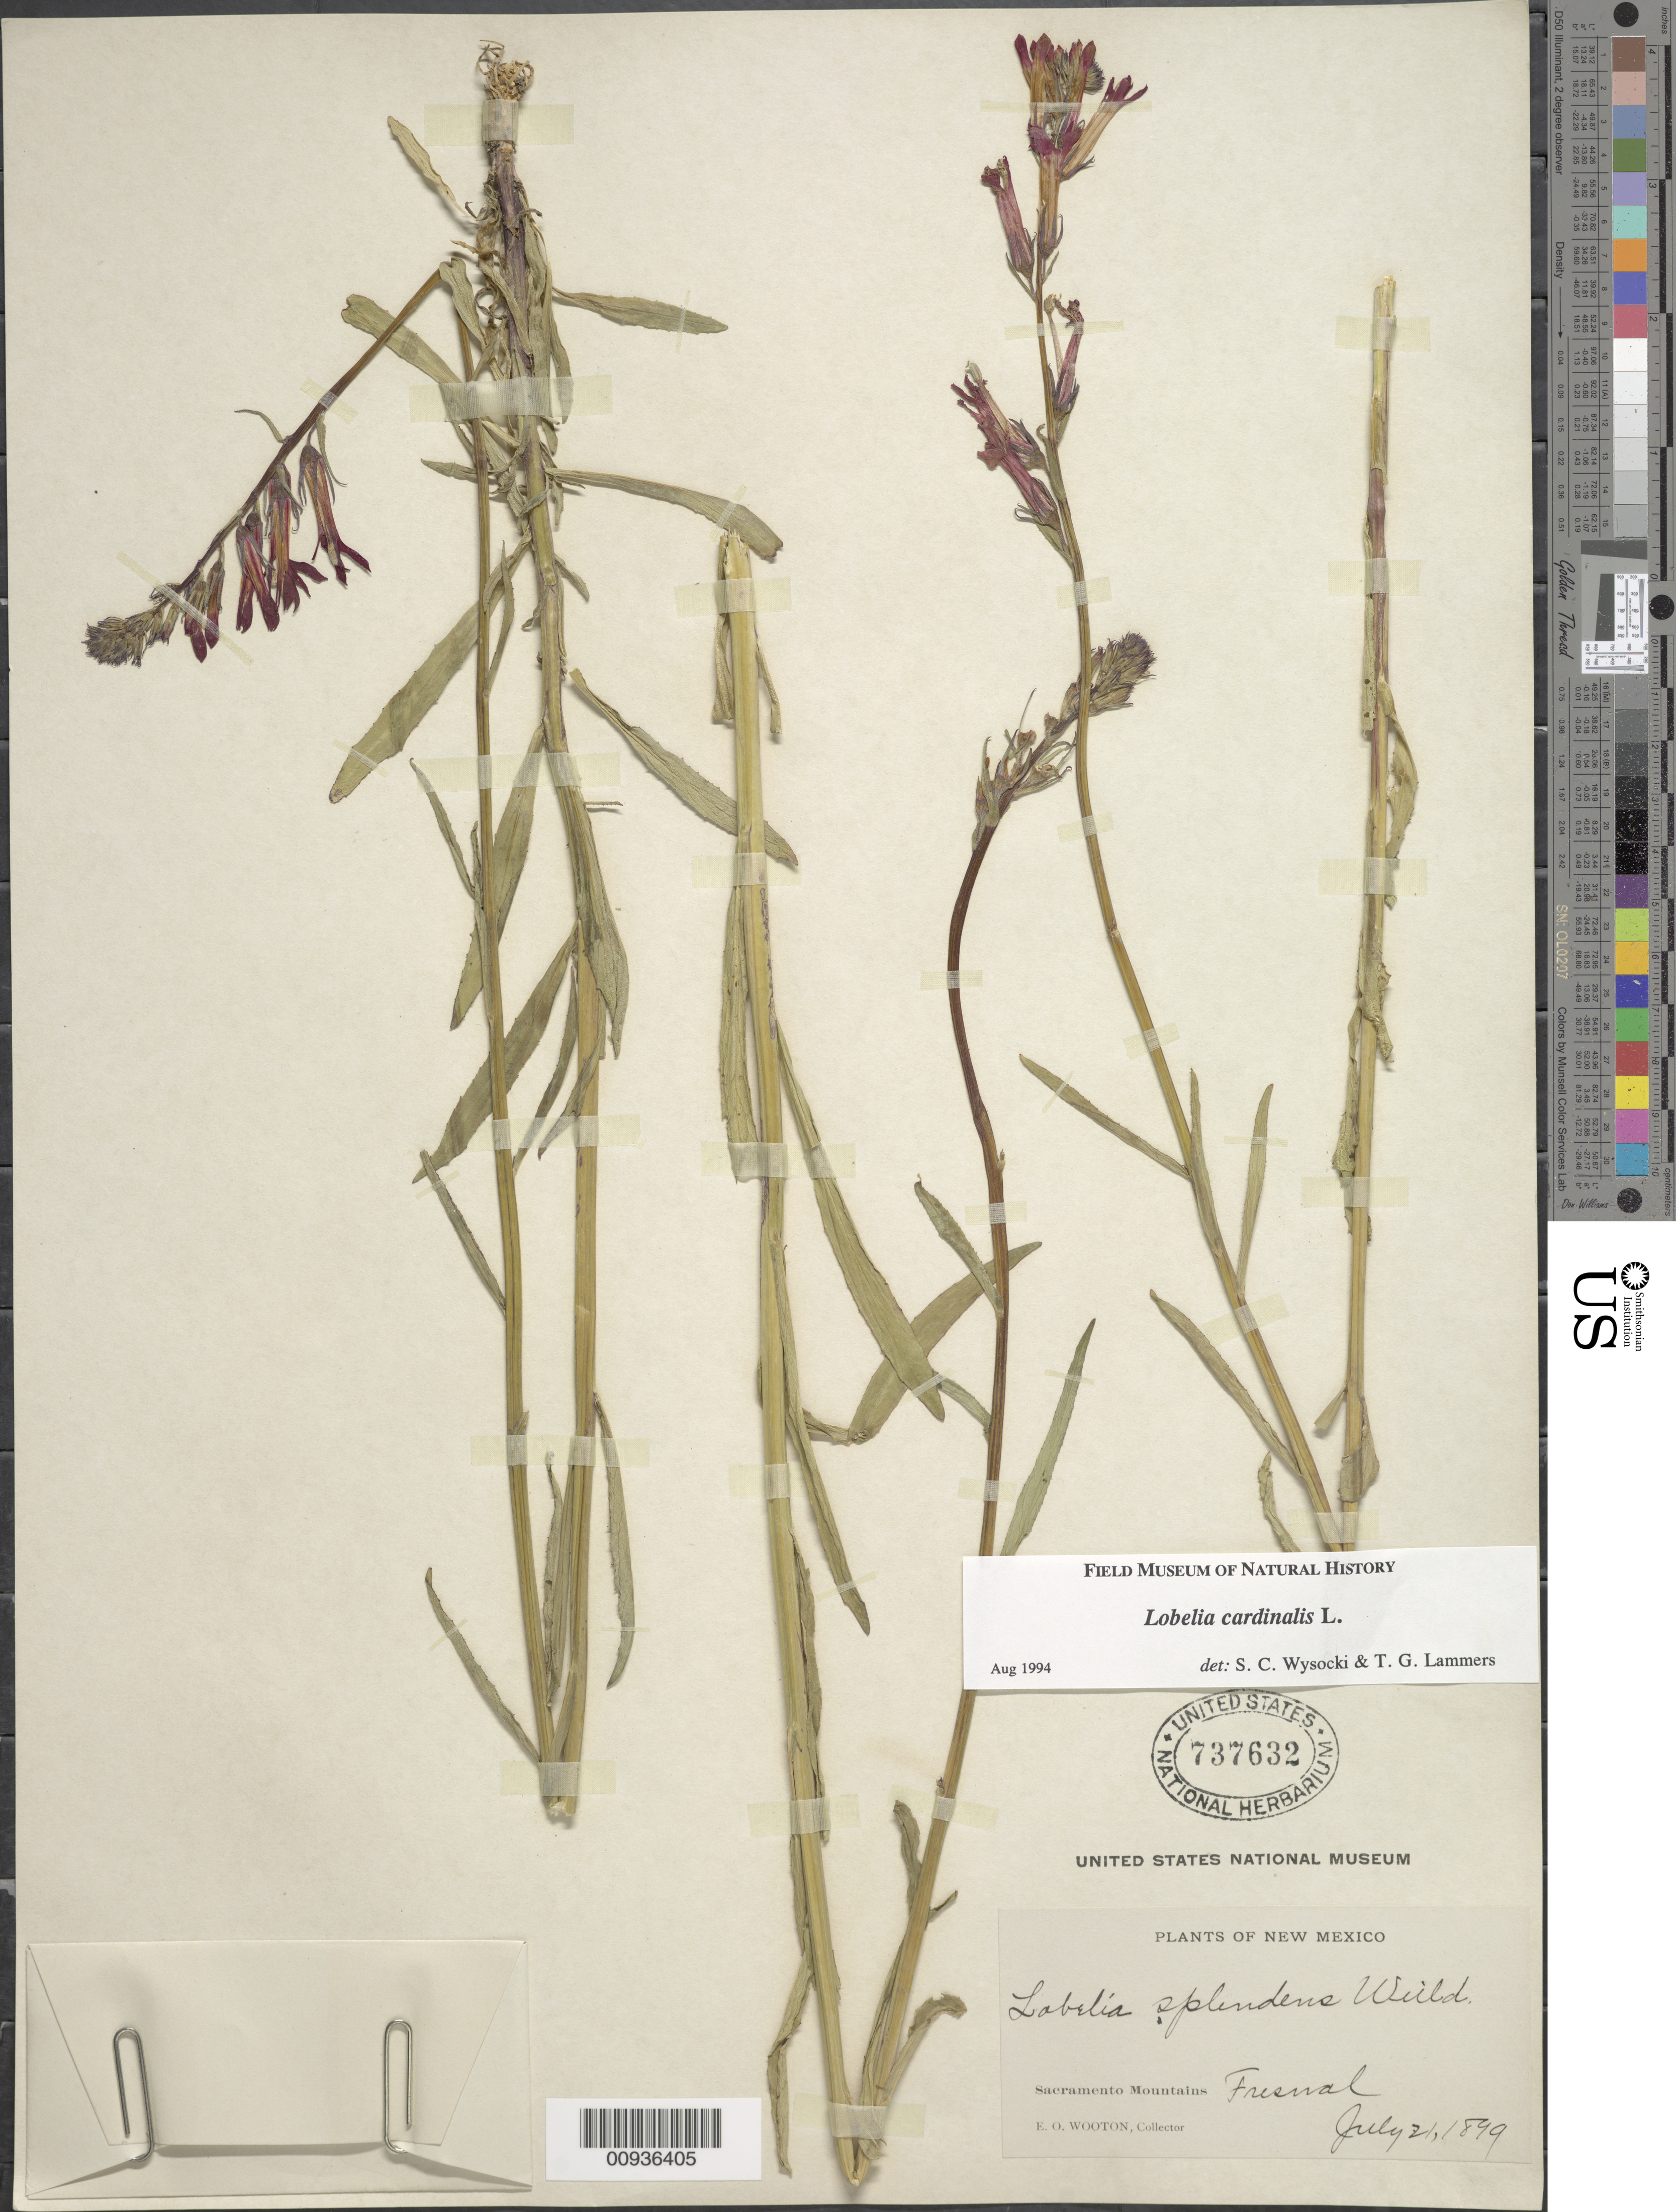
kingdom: Plantae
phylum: Tracheophyta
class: Magnoliopsida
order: Asterales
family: Campanulaceae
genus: Lobelia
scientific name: Lobelia cardinalis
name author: L.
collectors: E. O. Wooton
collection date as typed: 21 Jul 1899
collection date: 1899-07-21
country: United States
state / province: New Mexico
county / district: Otero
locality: Sacramento Mountains at Fresnal.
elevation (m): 2195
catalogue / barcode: US 737632